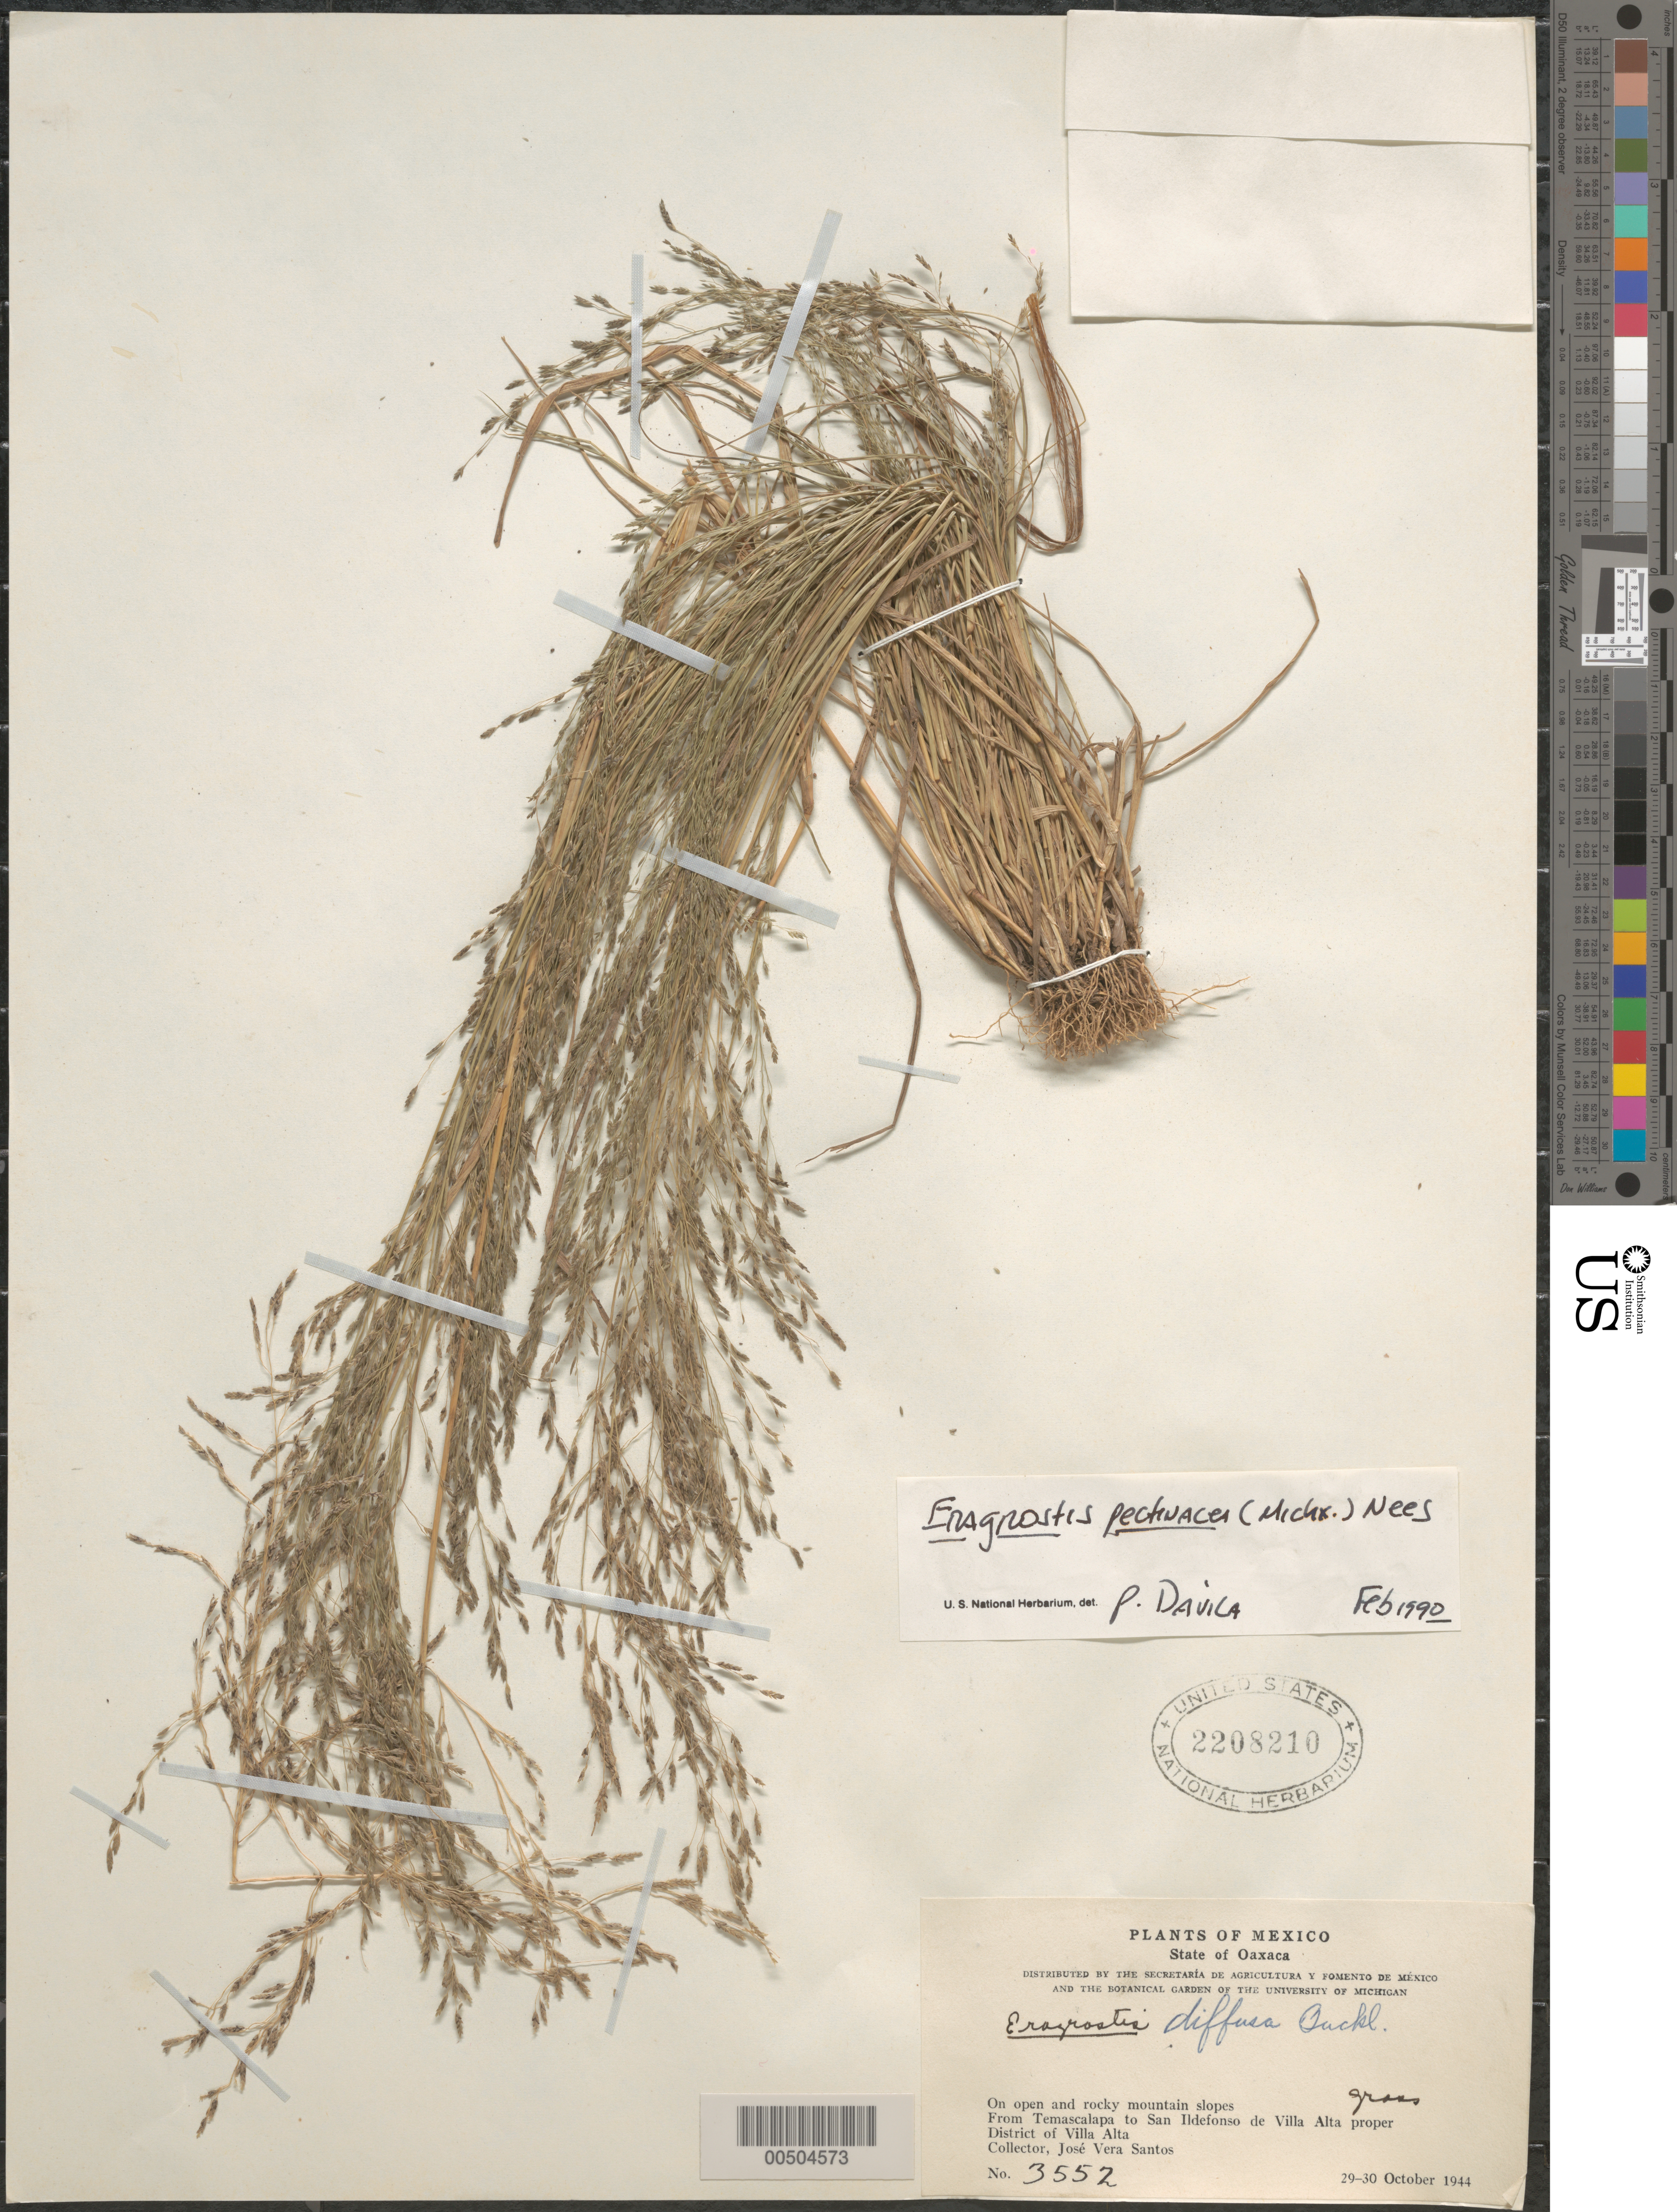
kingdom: Plantae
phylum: Tracheophyta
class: Liliopsida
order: Poales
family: Poaceae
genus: Eragrostis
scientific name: Eragrostis pectinacea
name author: (Michx.) Nees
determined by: Dávila, P. D.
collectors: J. V. Santos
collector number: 3552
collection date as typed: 29 Oct 1944 to 30 Oct 1944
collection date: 1944-10-29/1944-10-30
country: Mexico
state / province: Oaxaca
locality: From Temascalapa to San Ildefonso de Villa Alta proper, Villa Alta Dist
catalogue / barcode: US 2208210